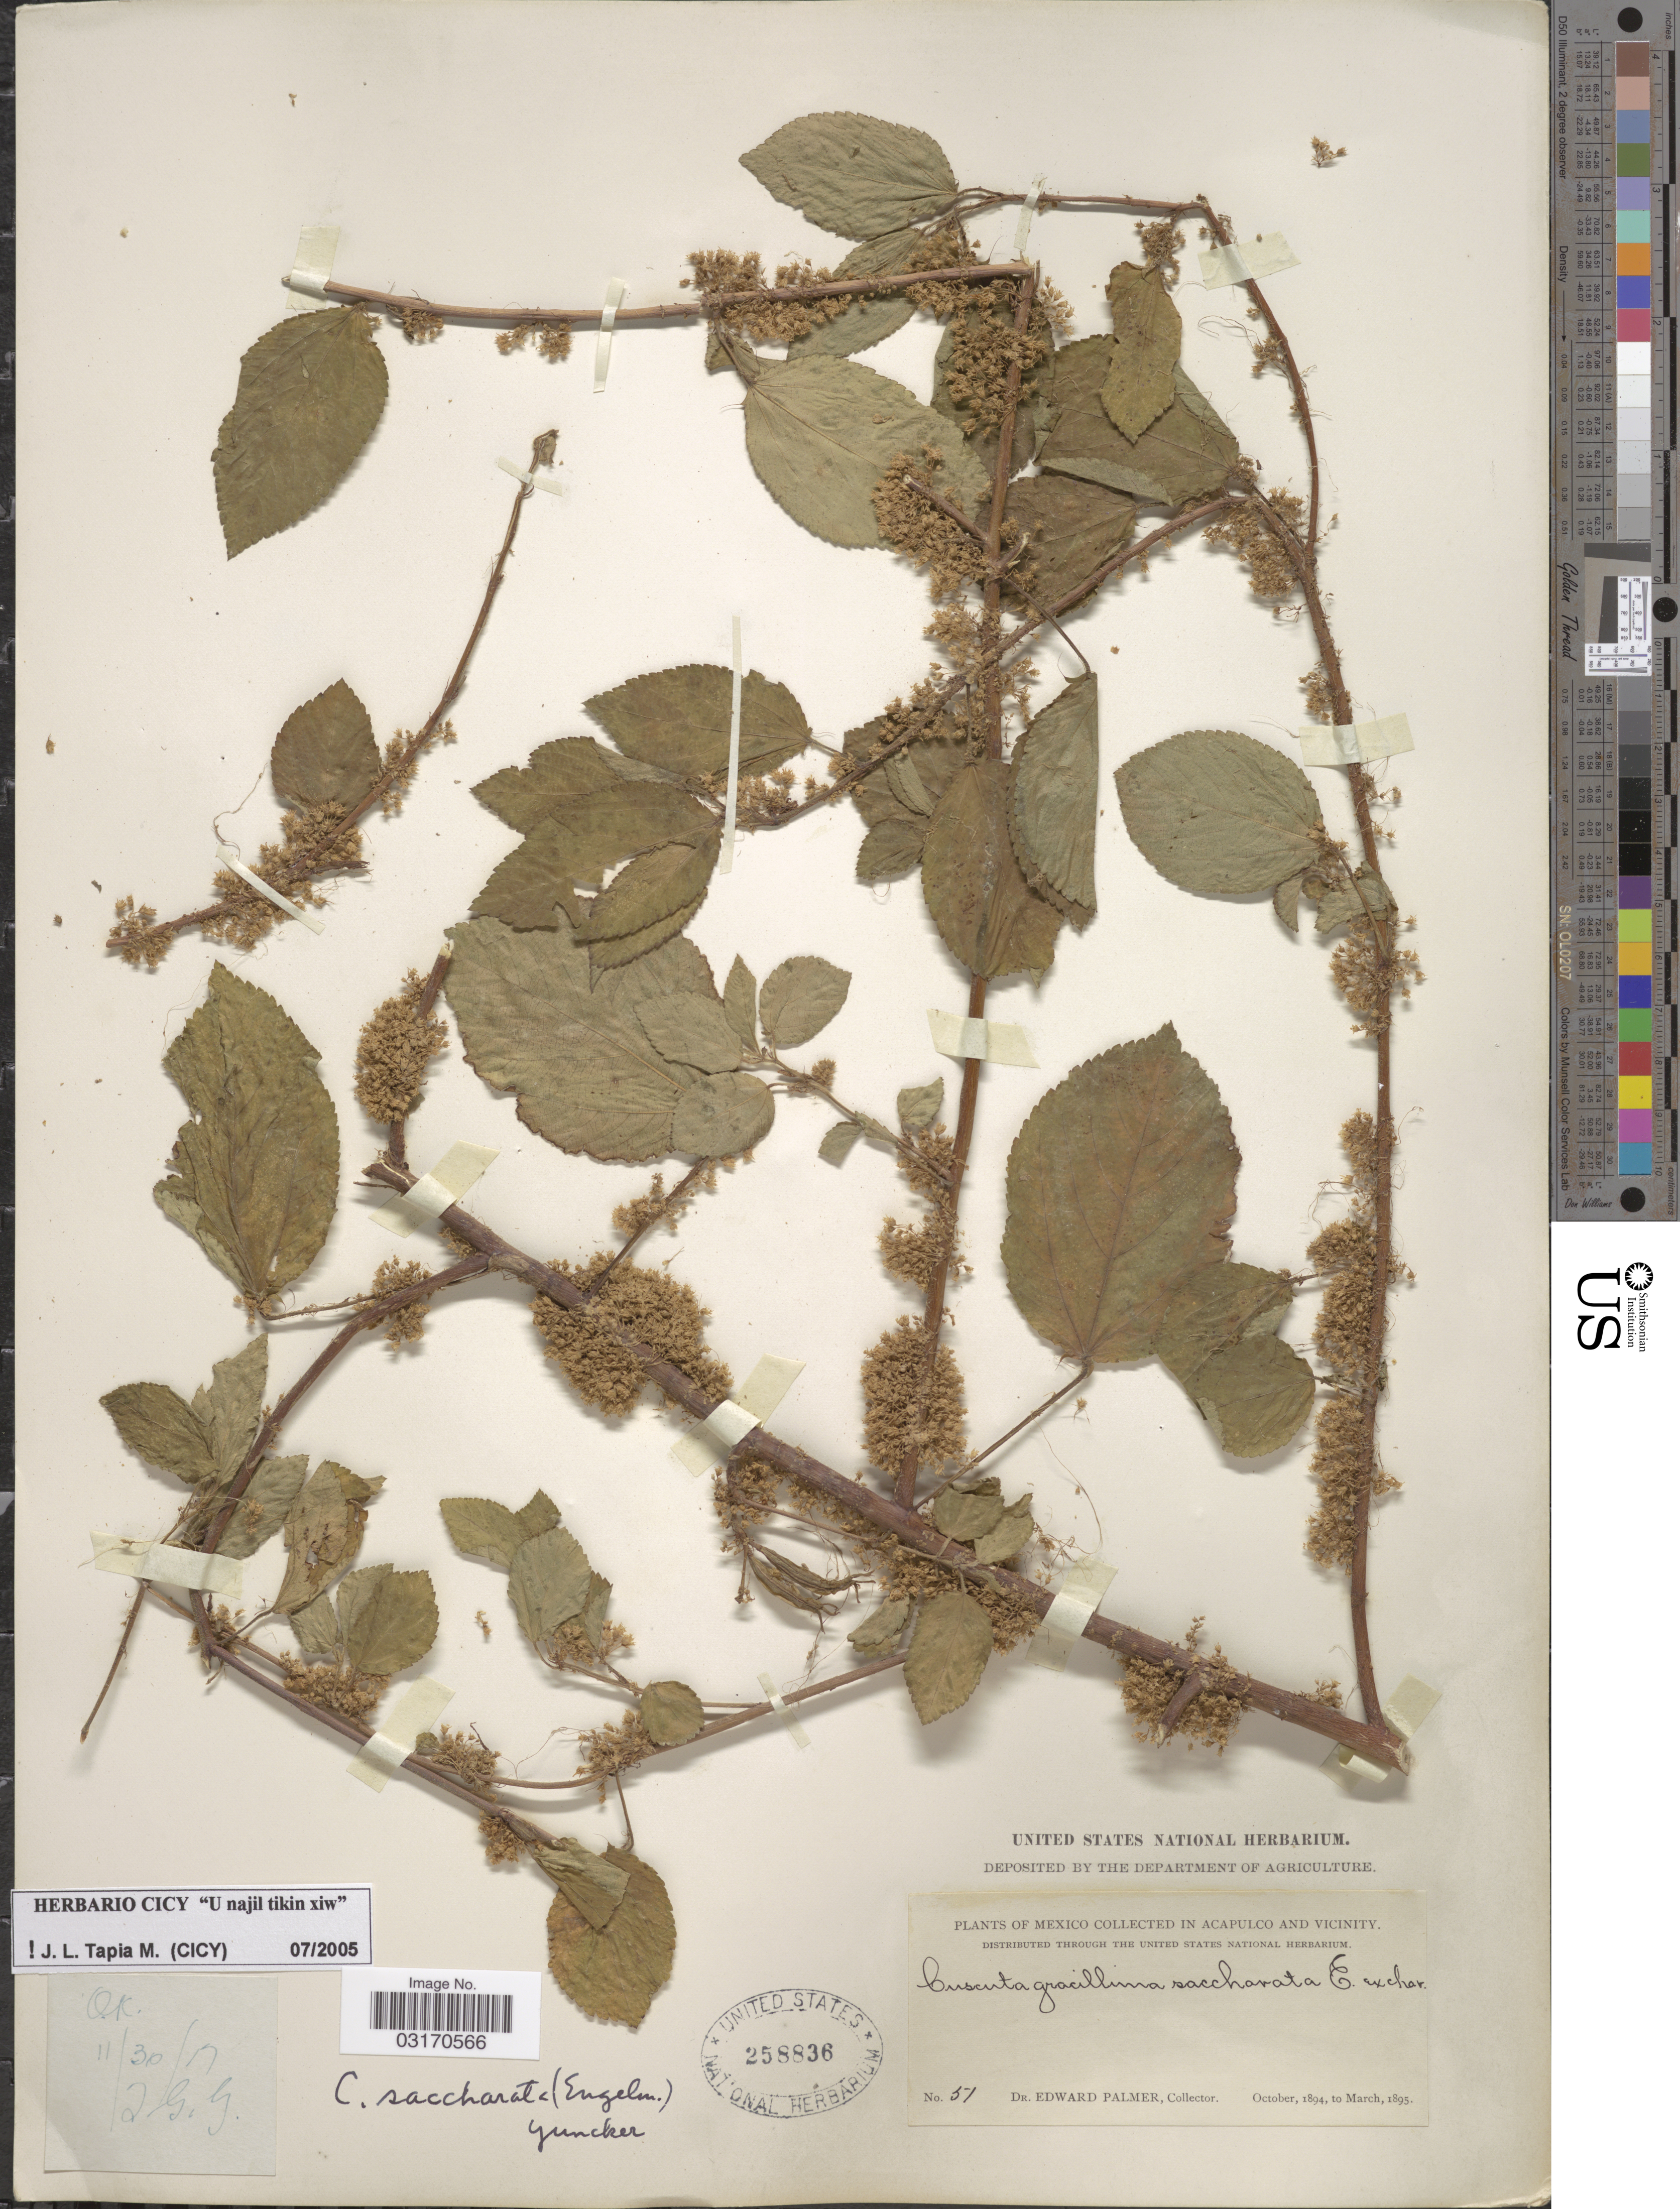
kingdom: Plantae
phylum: Tracheophyta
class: Magnoliopsida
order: Solanales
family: Convolvulaceae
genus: Cuscuta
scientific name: Cuscuta saccharata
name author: (Englem.) Yunck.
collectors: E. Palmer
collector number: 51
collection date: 1894-10/1895-03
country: Mexico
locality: In Acapulco and Vicinity.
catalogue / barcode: US 258836